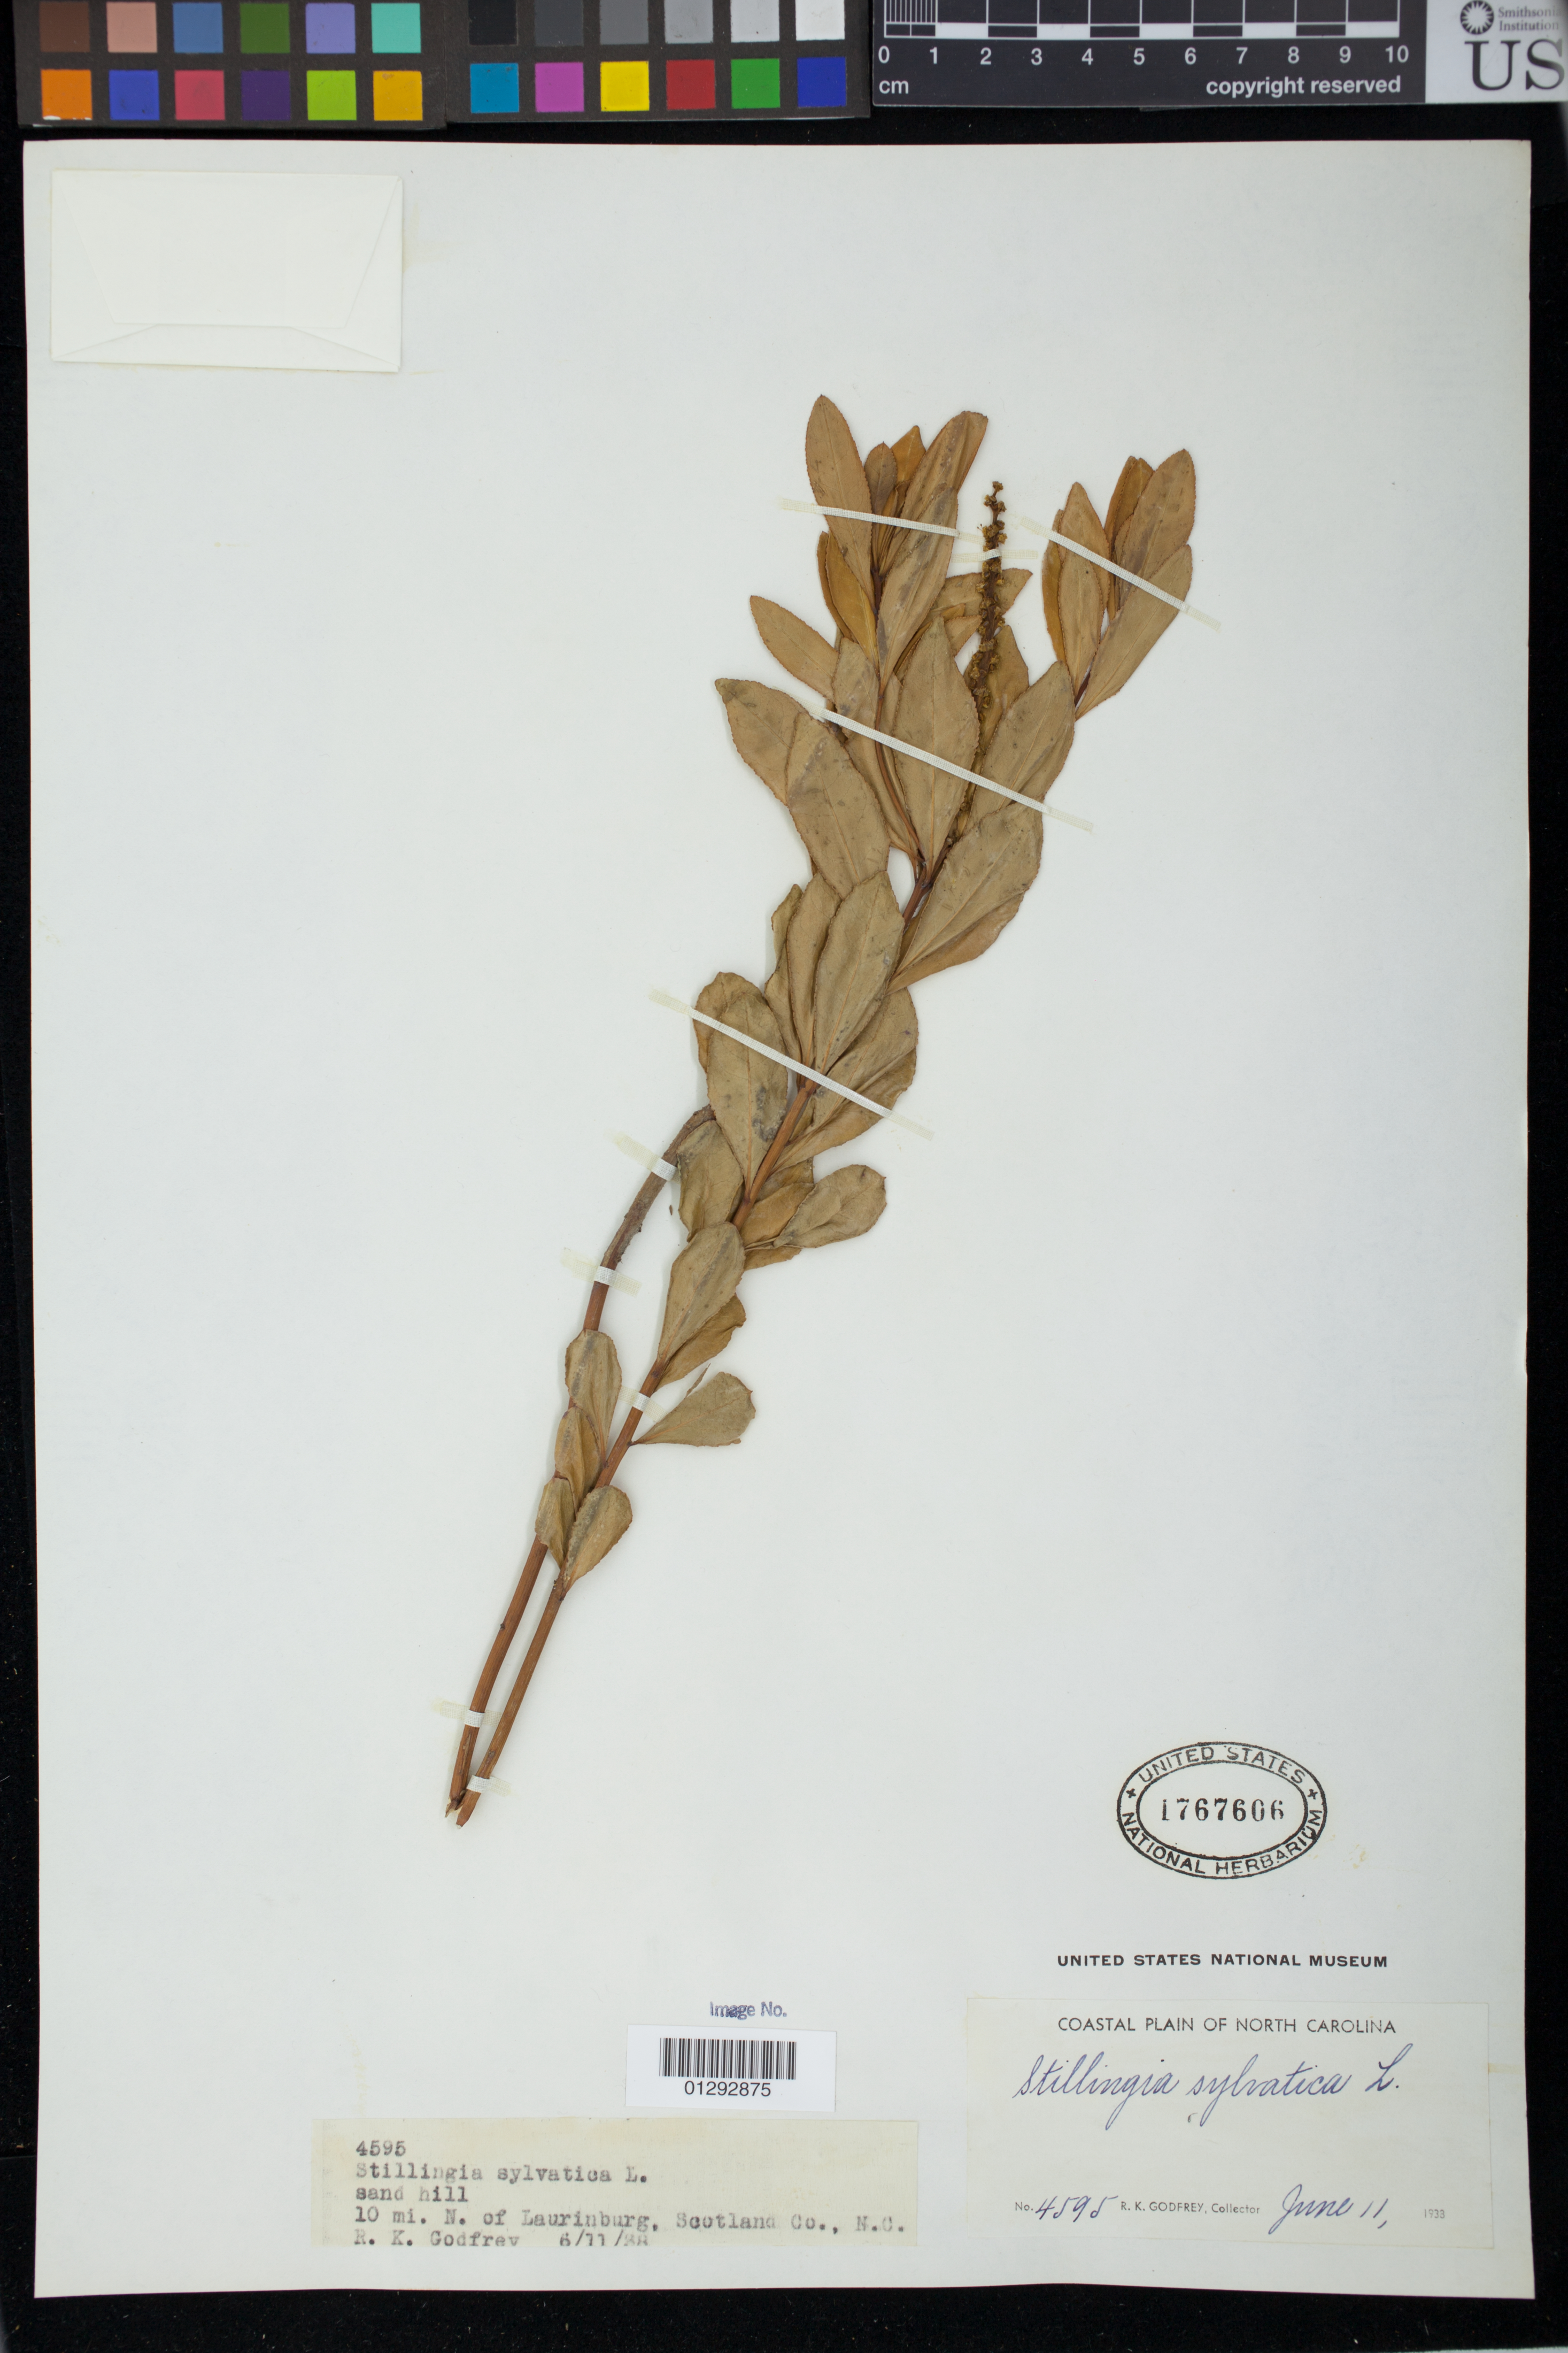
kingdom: Plantae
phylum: Tracheophyta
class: Magnoliopsida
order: Malpighiales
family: Euphorbiaceae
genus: Stillingia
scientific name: Stillingia sylvatica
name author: L.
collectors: R. K. Godfrey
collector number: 4595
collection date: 1933-06-11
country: United States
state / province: North Carolina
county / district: Scotland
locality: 10 mi. N. of Laurinburg.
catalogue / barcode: US 1767606